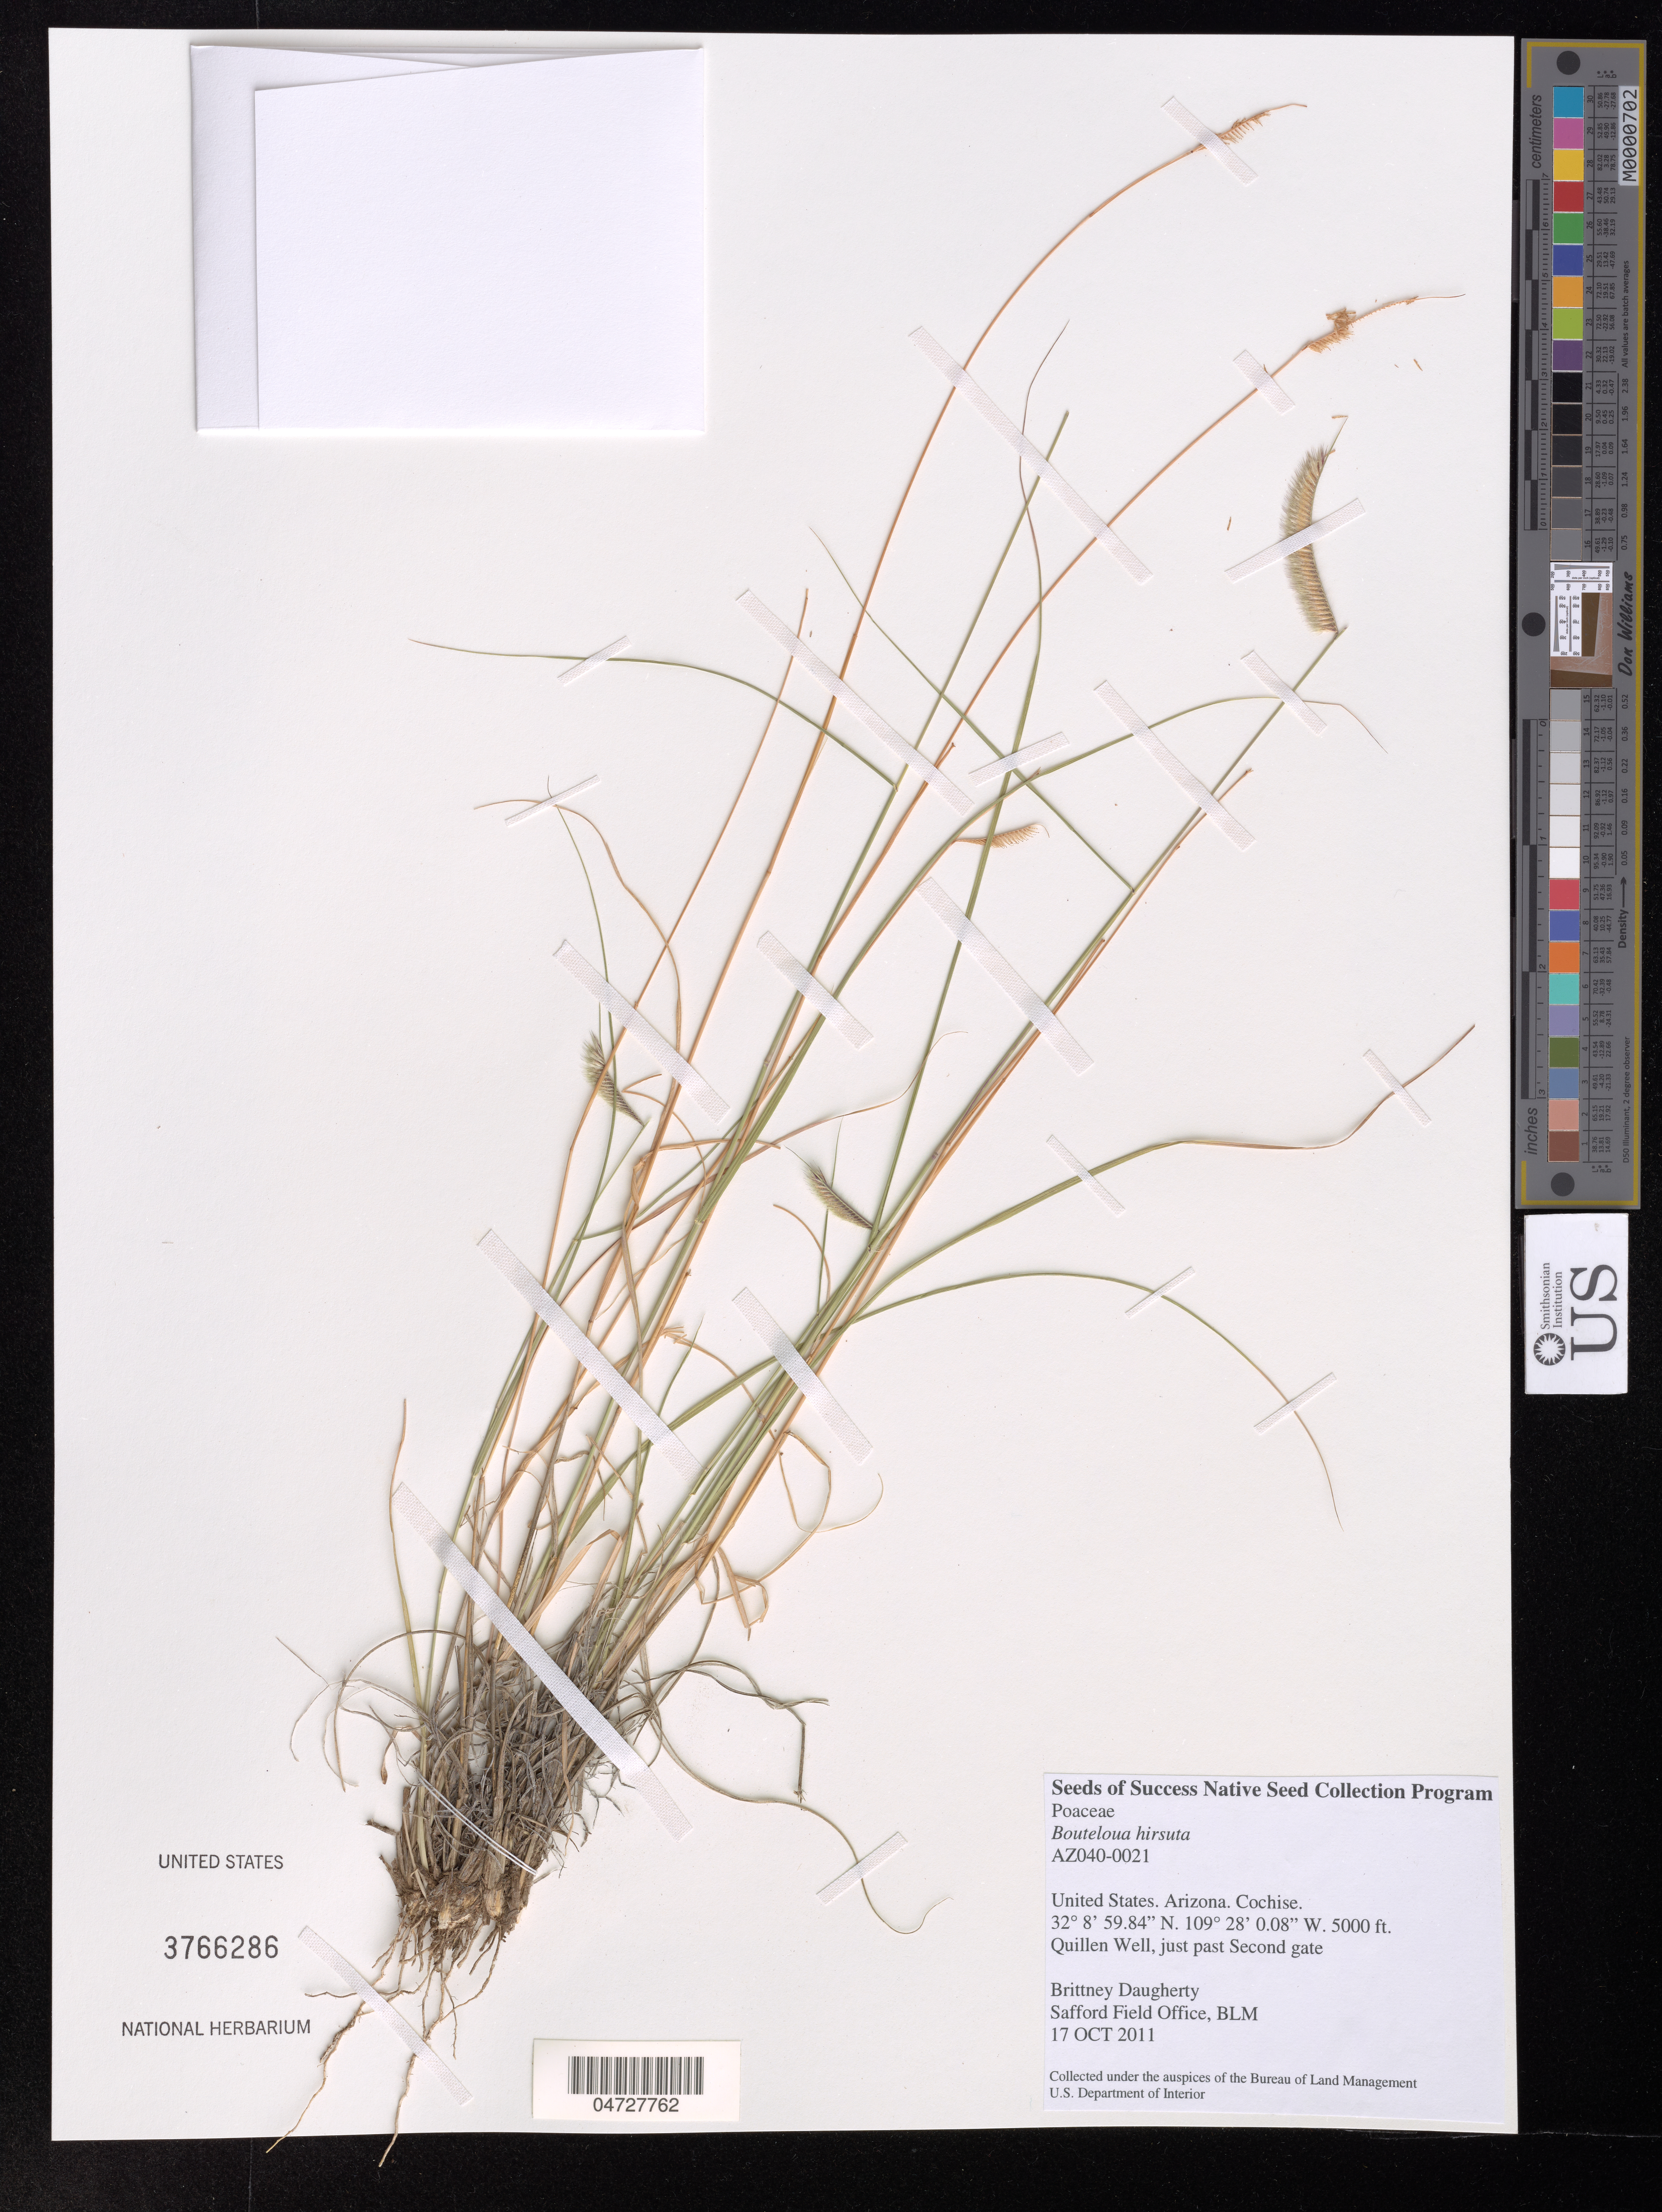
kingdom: Plantae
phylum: Tracheophyta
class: Liliopsida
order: Poales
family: Poaceae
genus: Bouteloua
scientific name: Bouteloua hirsuta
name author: Lag.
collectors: B. Daugherty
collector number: AZ040-0021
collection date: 2011-10-17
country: United States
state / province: Arizona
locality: Cochise. Quillen Well, just past Second gate.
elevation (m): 1524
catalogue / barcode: US 3766286